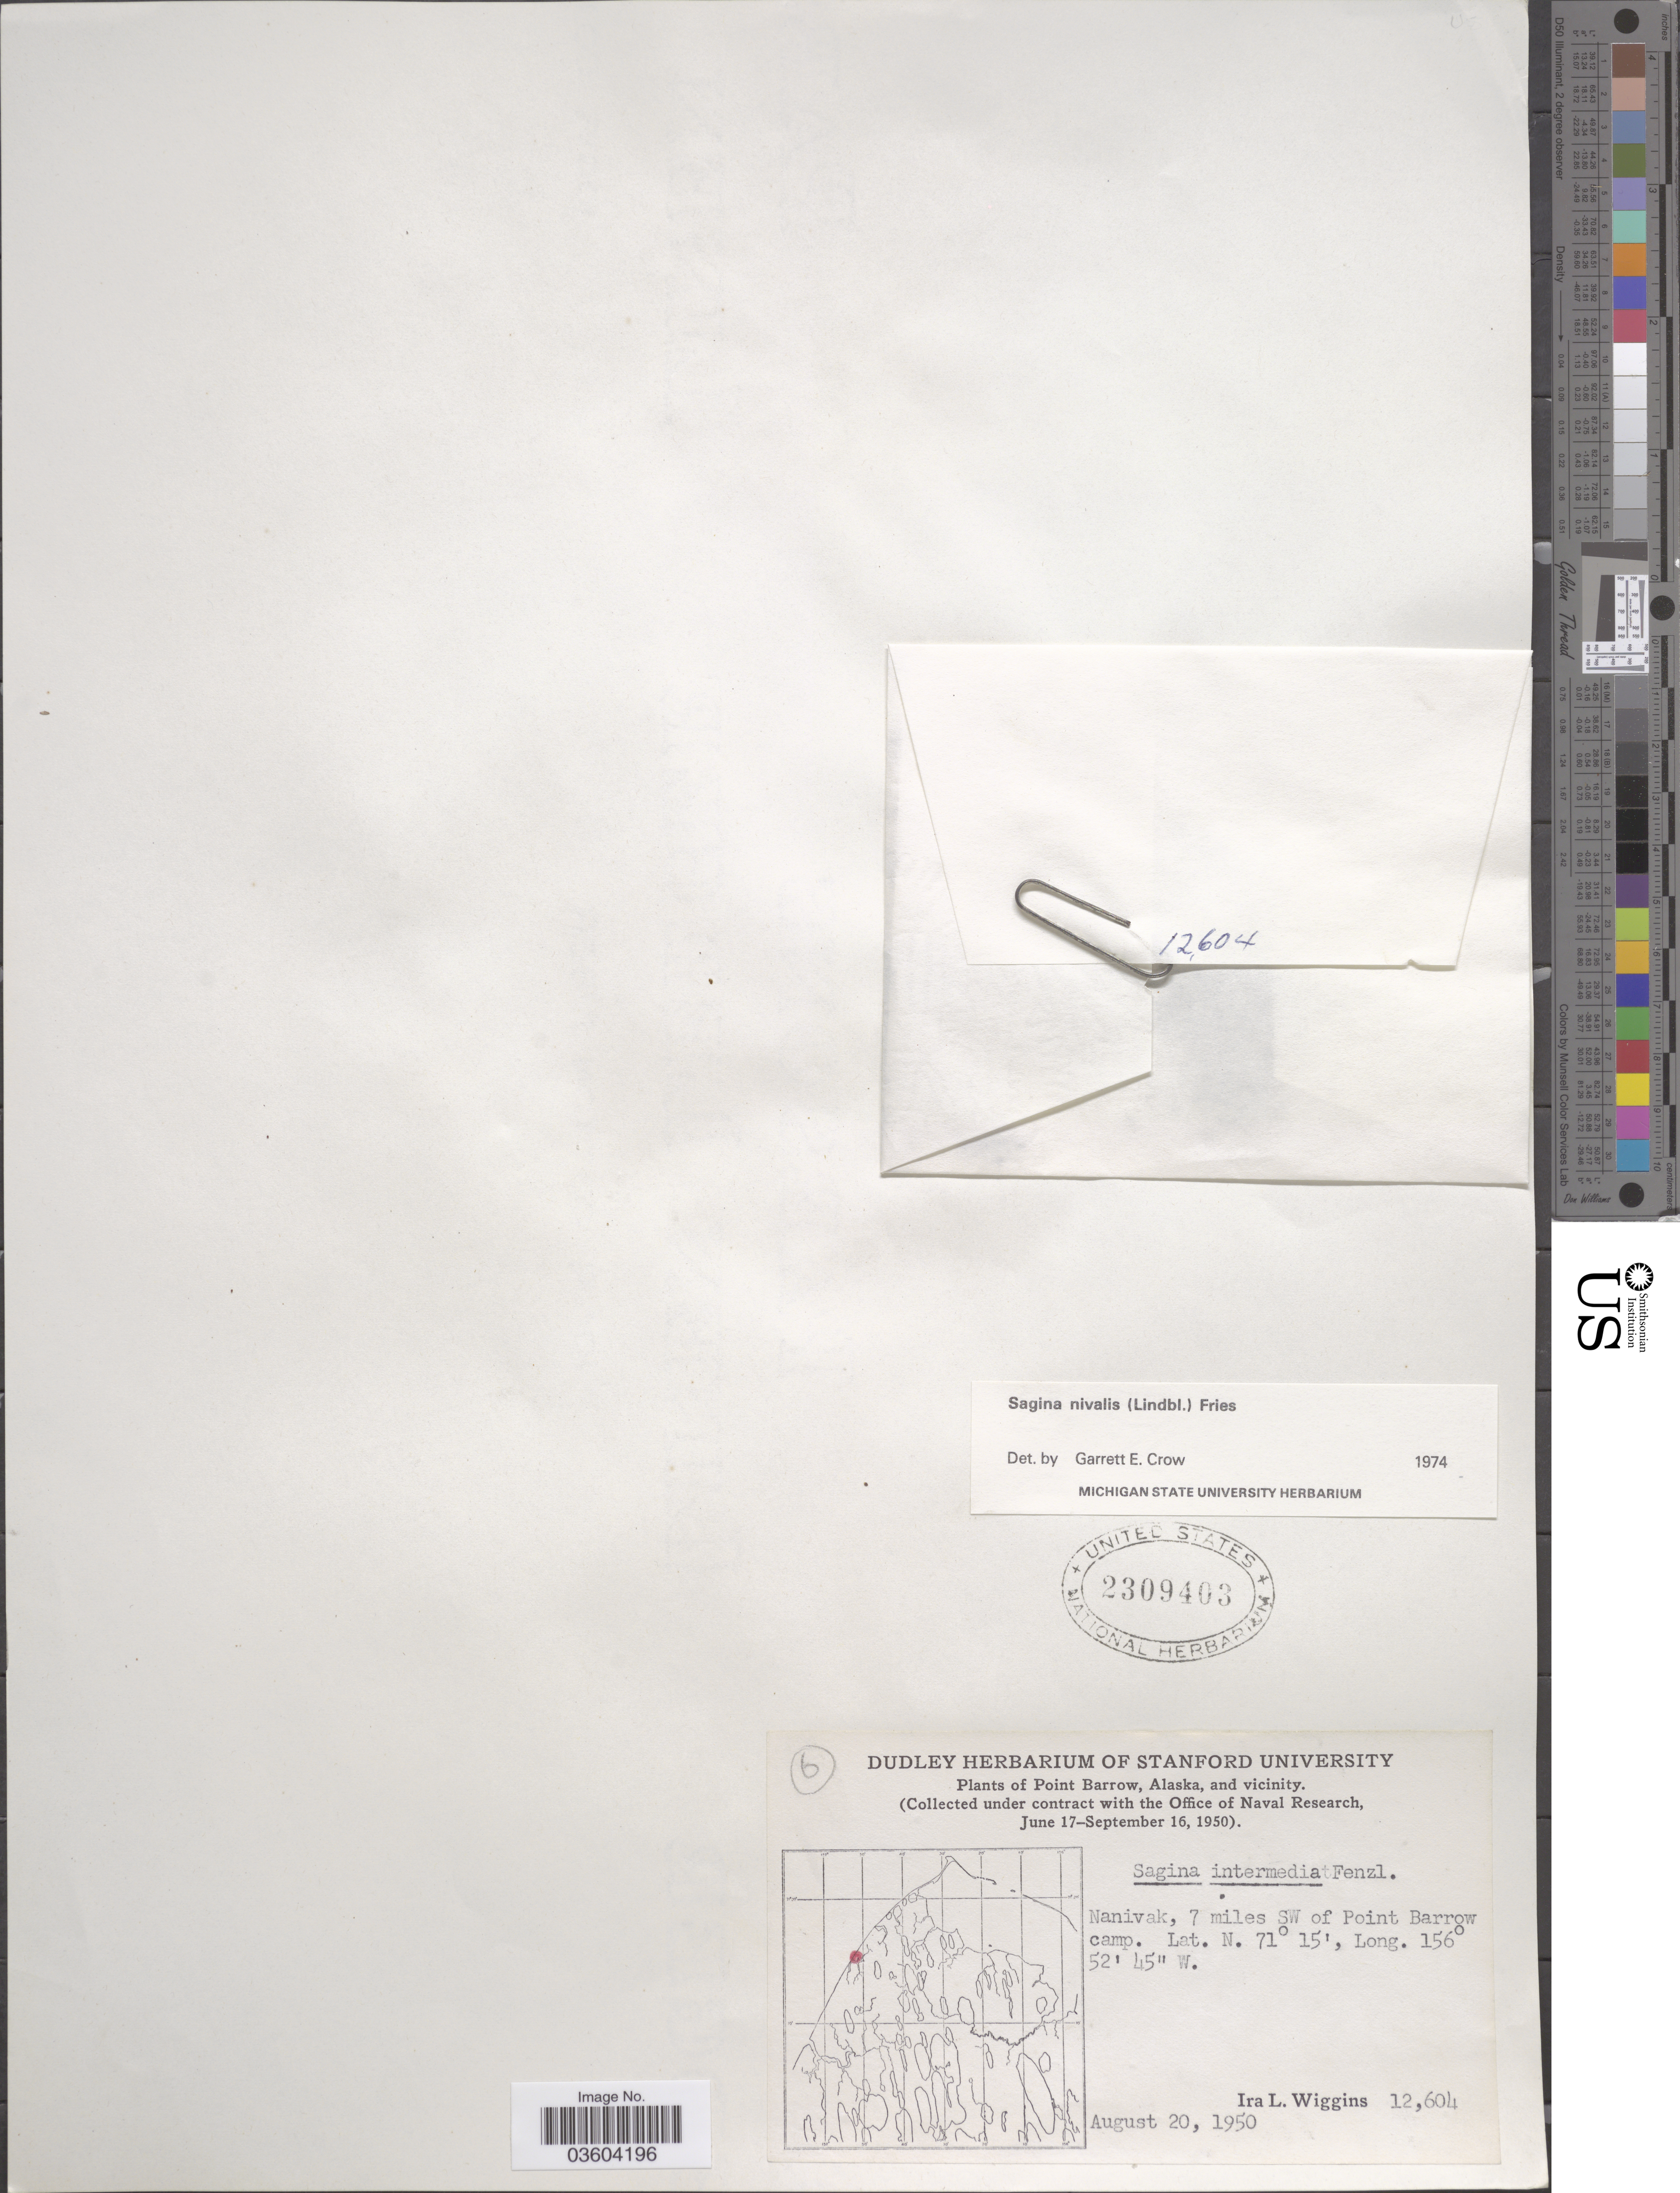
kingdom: Plantae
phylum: Tracheophyta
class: Magnoliopsida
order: Caryophyllales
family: Caryophyllaceae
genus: Sagina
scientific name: Sagina nivalis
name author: (Lindblom) Fr.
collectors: I. L. Wiggins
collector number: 12604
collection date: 1950-08-20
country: United States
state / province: Alaska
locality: Point Barrow, Alaska, and vicinity. Nanivak, 7 miles SW of Point Barrow camp.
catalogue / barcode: US 2309403